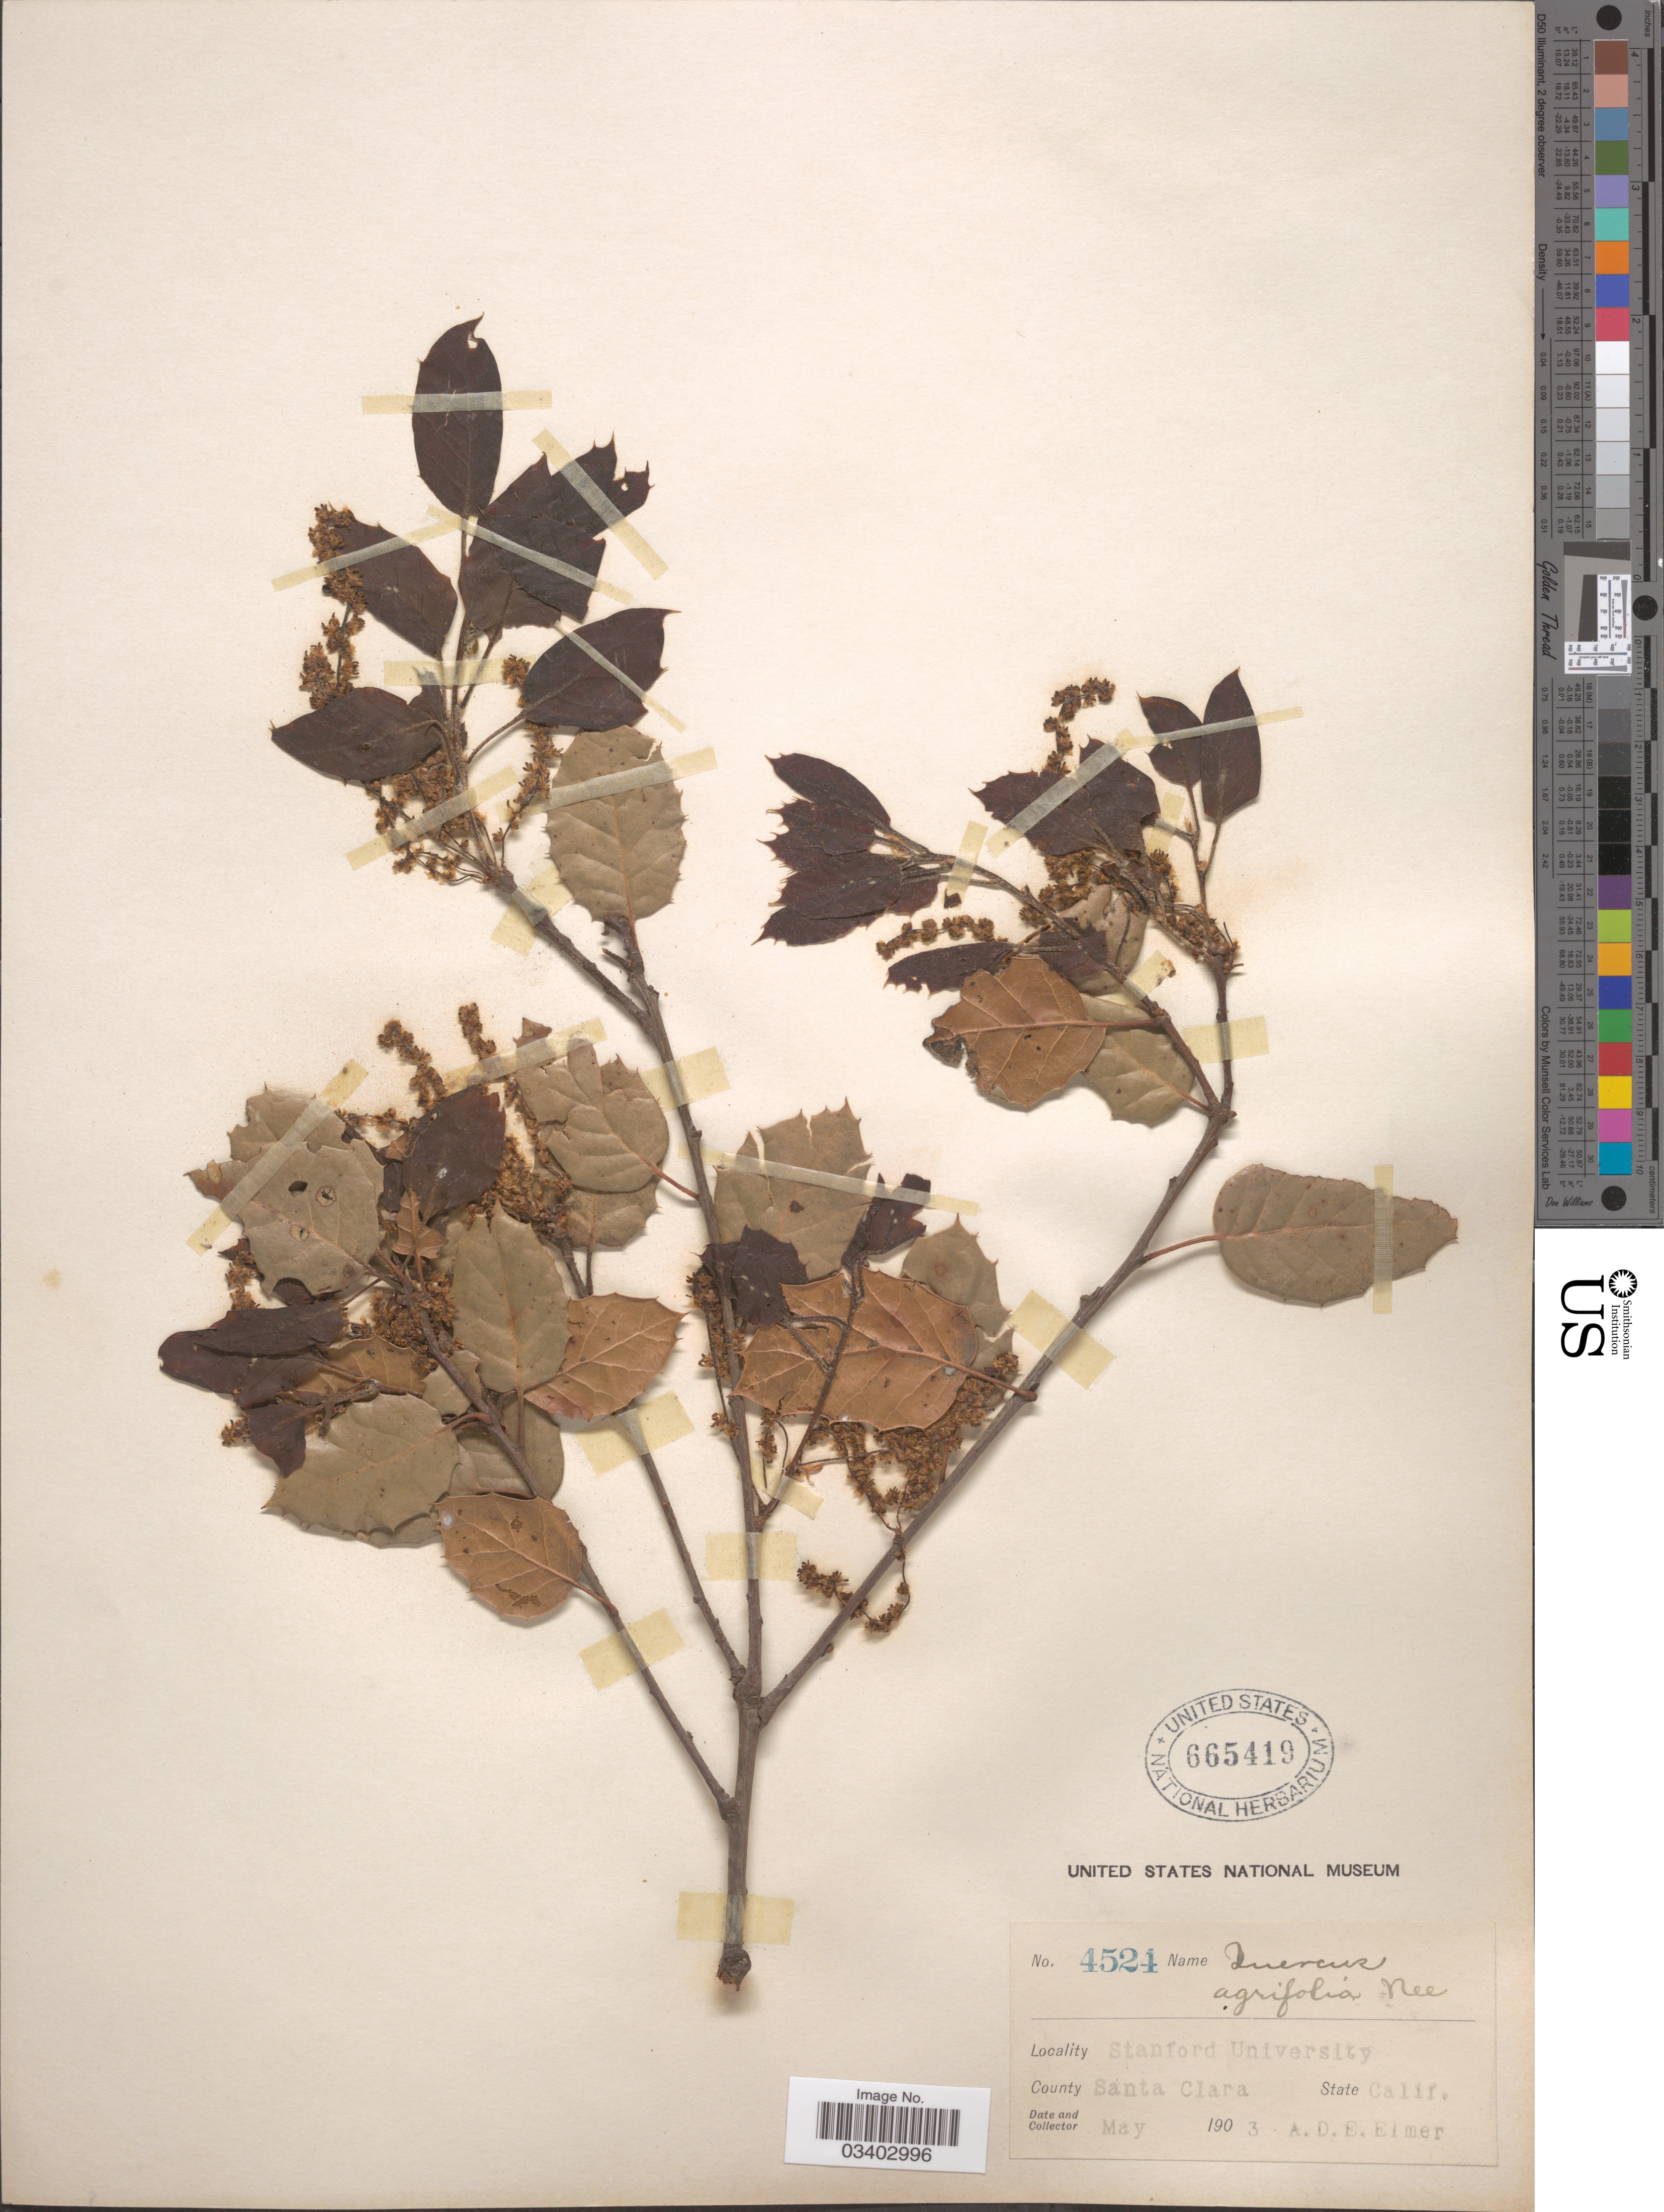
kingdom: Plantae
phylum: Tracheophyta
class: Magnoliopsida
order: Fagales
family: Fagaceae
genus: Quercus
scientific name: Quercus agrifolia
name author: Née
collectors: A. D. E. Elmer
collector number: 4524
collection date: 1903-05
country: United States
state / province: California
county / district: Santa Clara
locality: Stanford University, County Santa Clara.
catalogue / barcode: US 665419